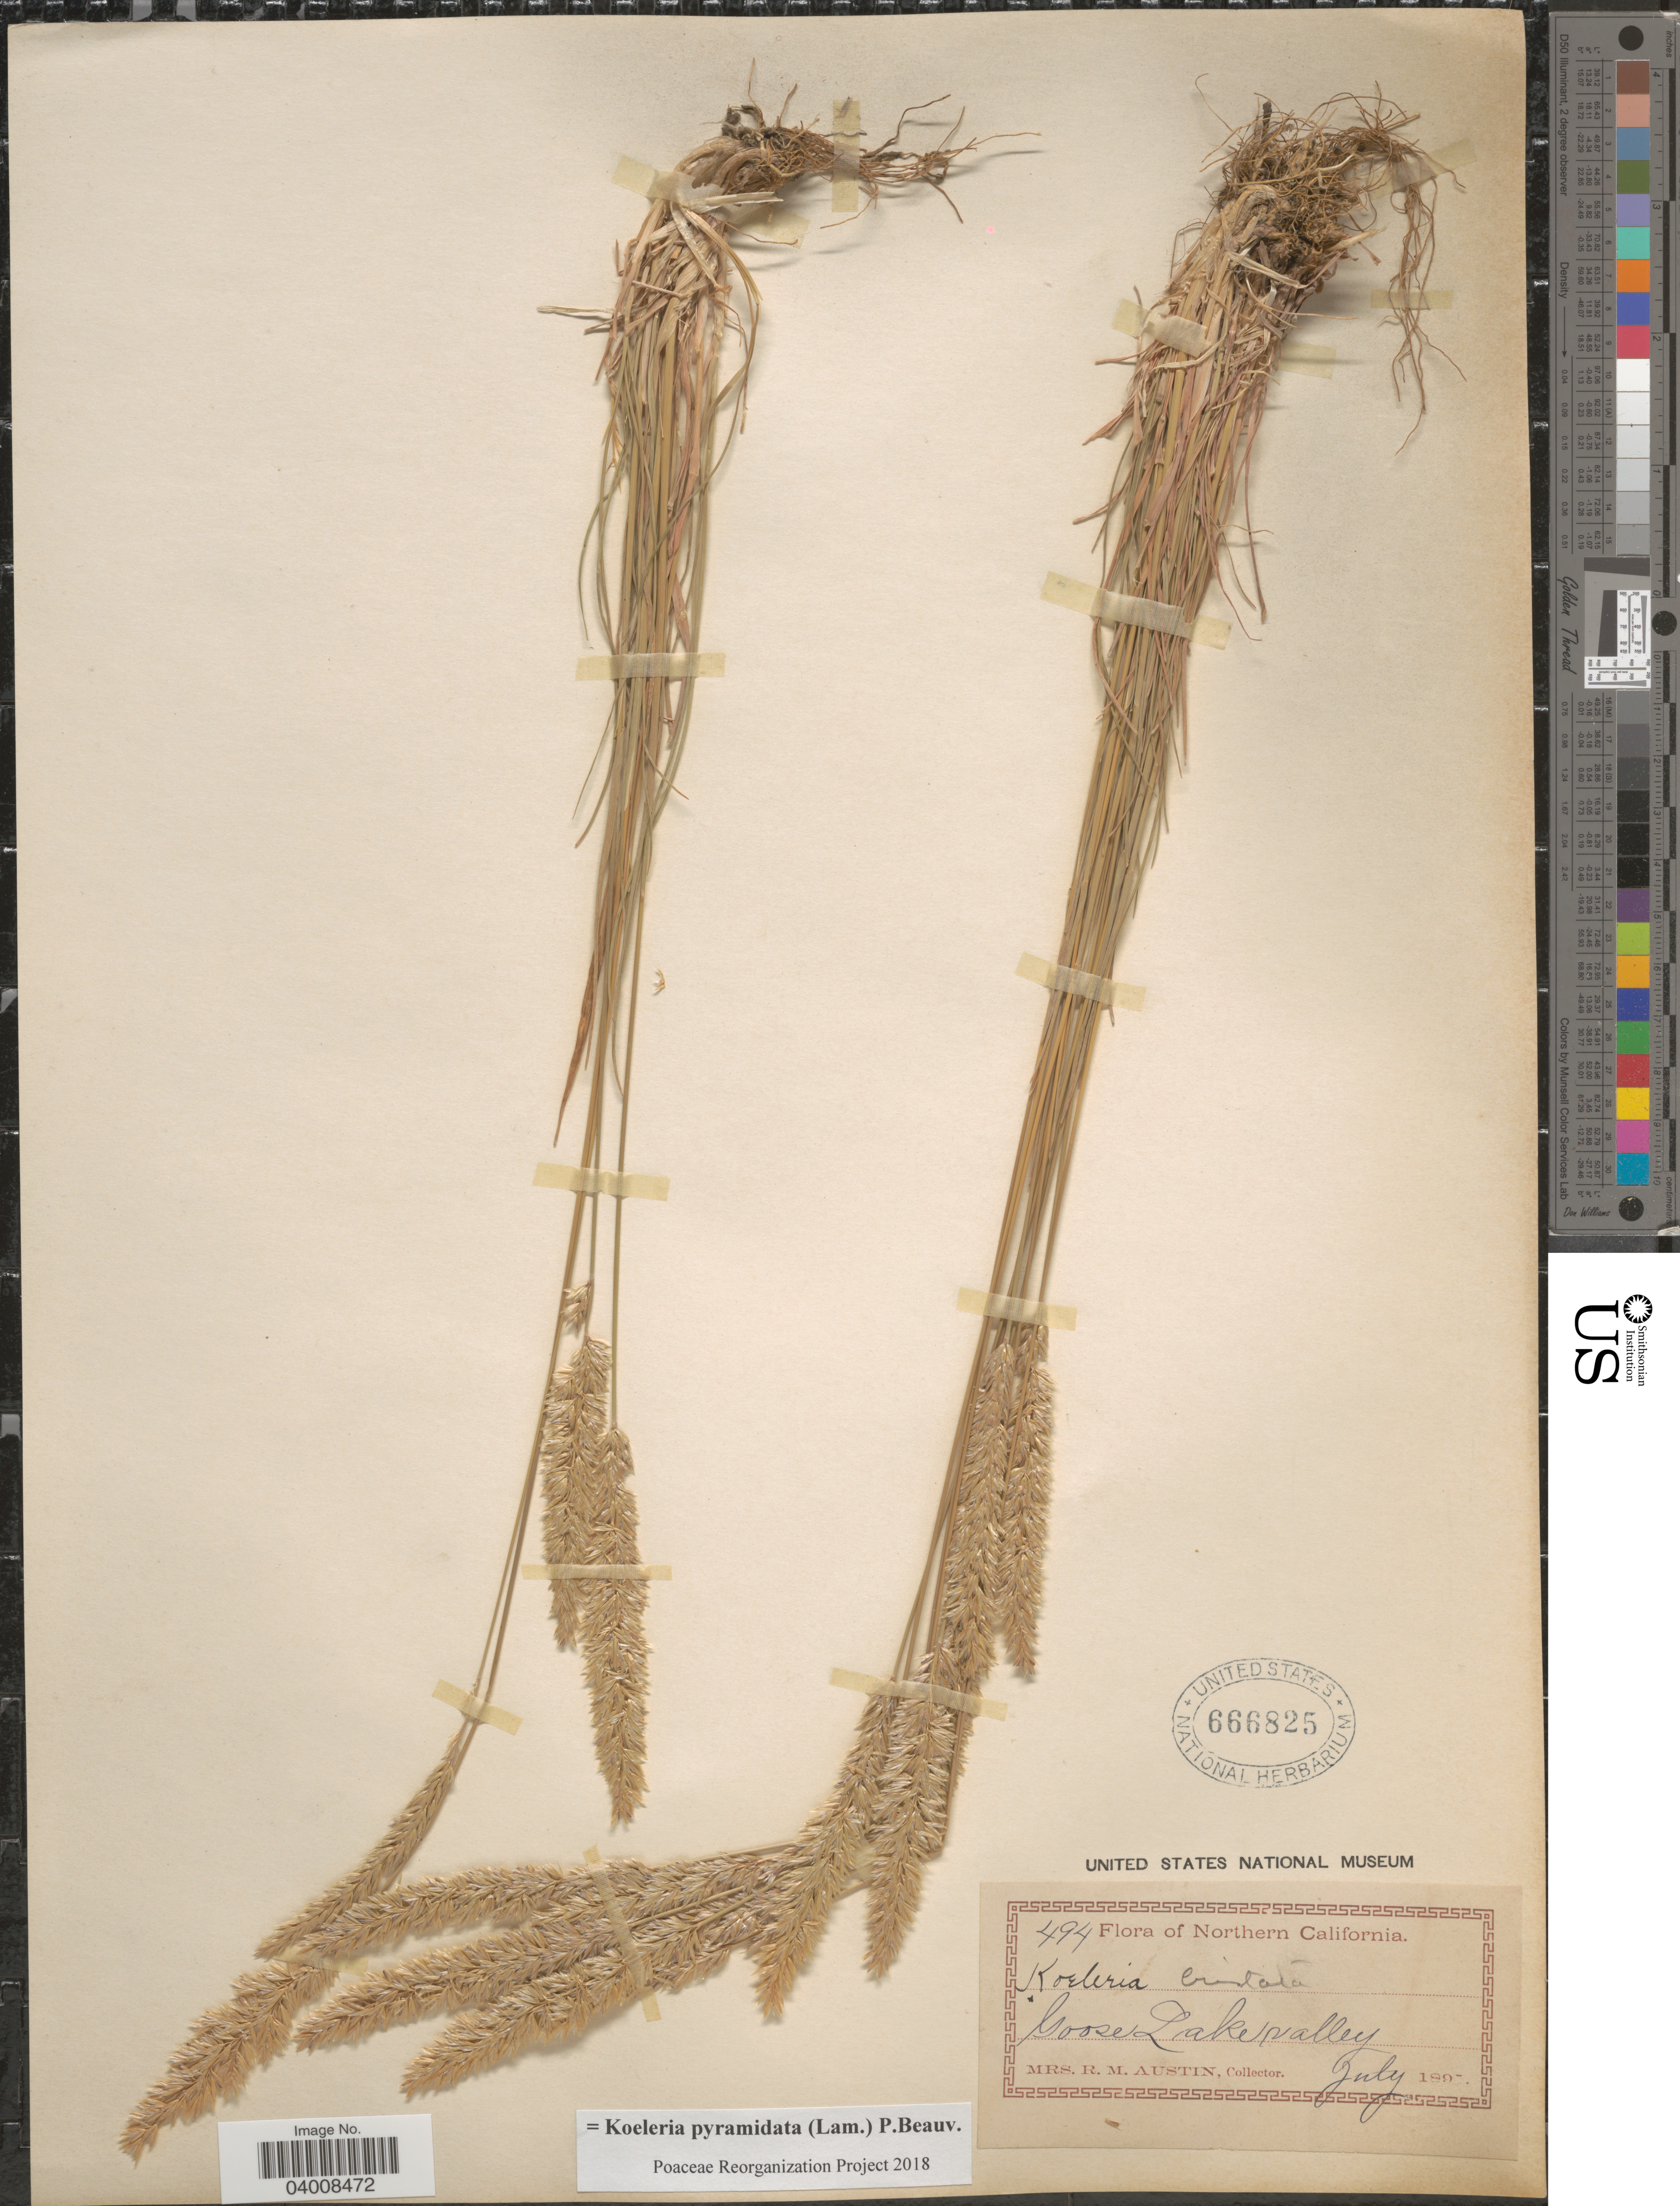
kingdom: Plantae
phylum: Tracheophyta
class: Liliopsida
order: Poales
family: Poaceae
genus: Koeleria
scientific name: Koeleria pyramidata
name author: (Lam.) P. Beauv.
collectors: R. Austin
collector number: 494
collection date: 1897-07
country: United States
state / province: California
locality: Northern California. Goose Lake valley.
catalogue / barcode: US 666825